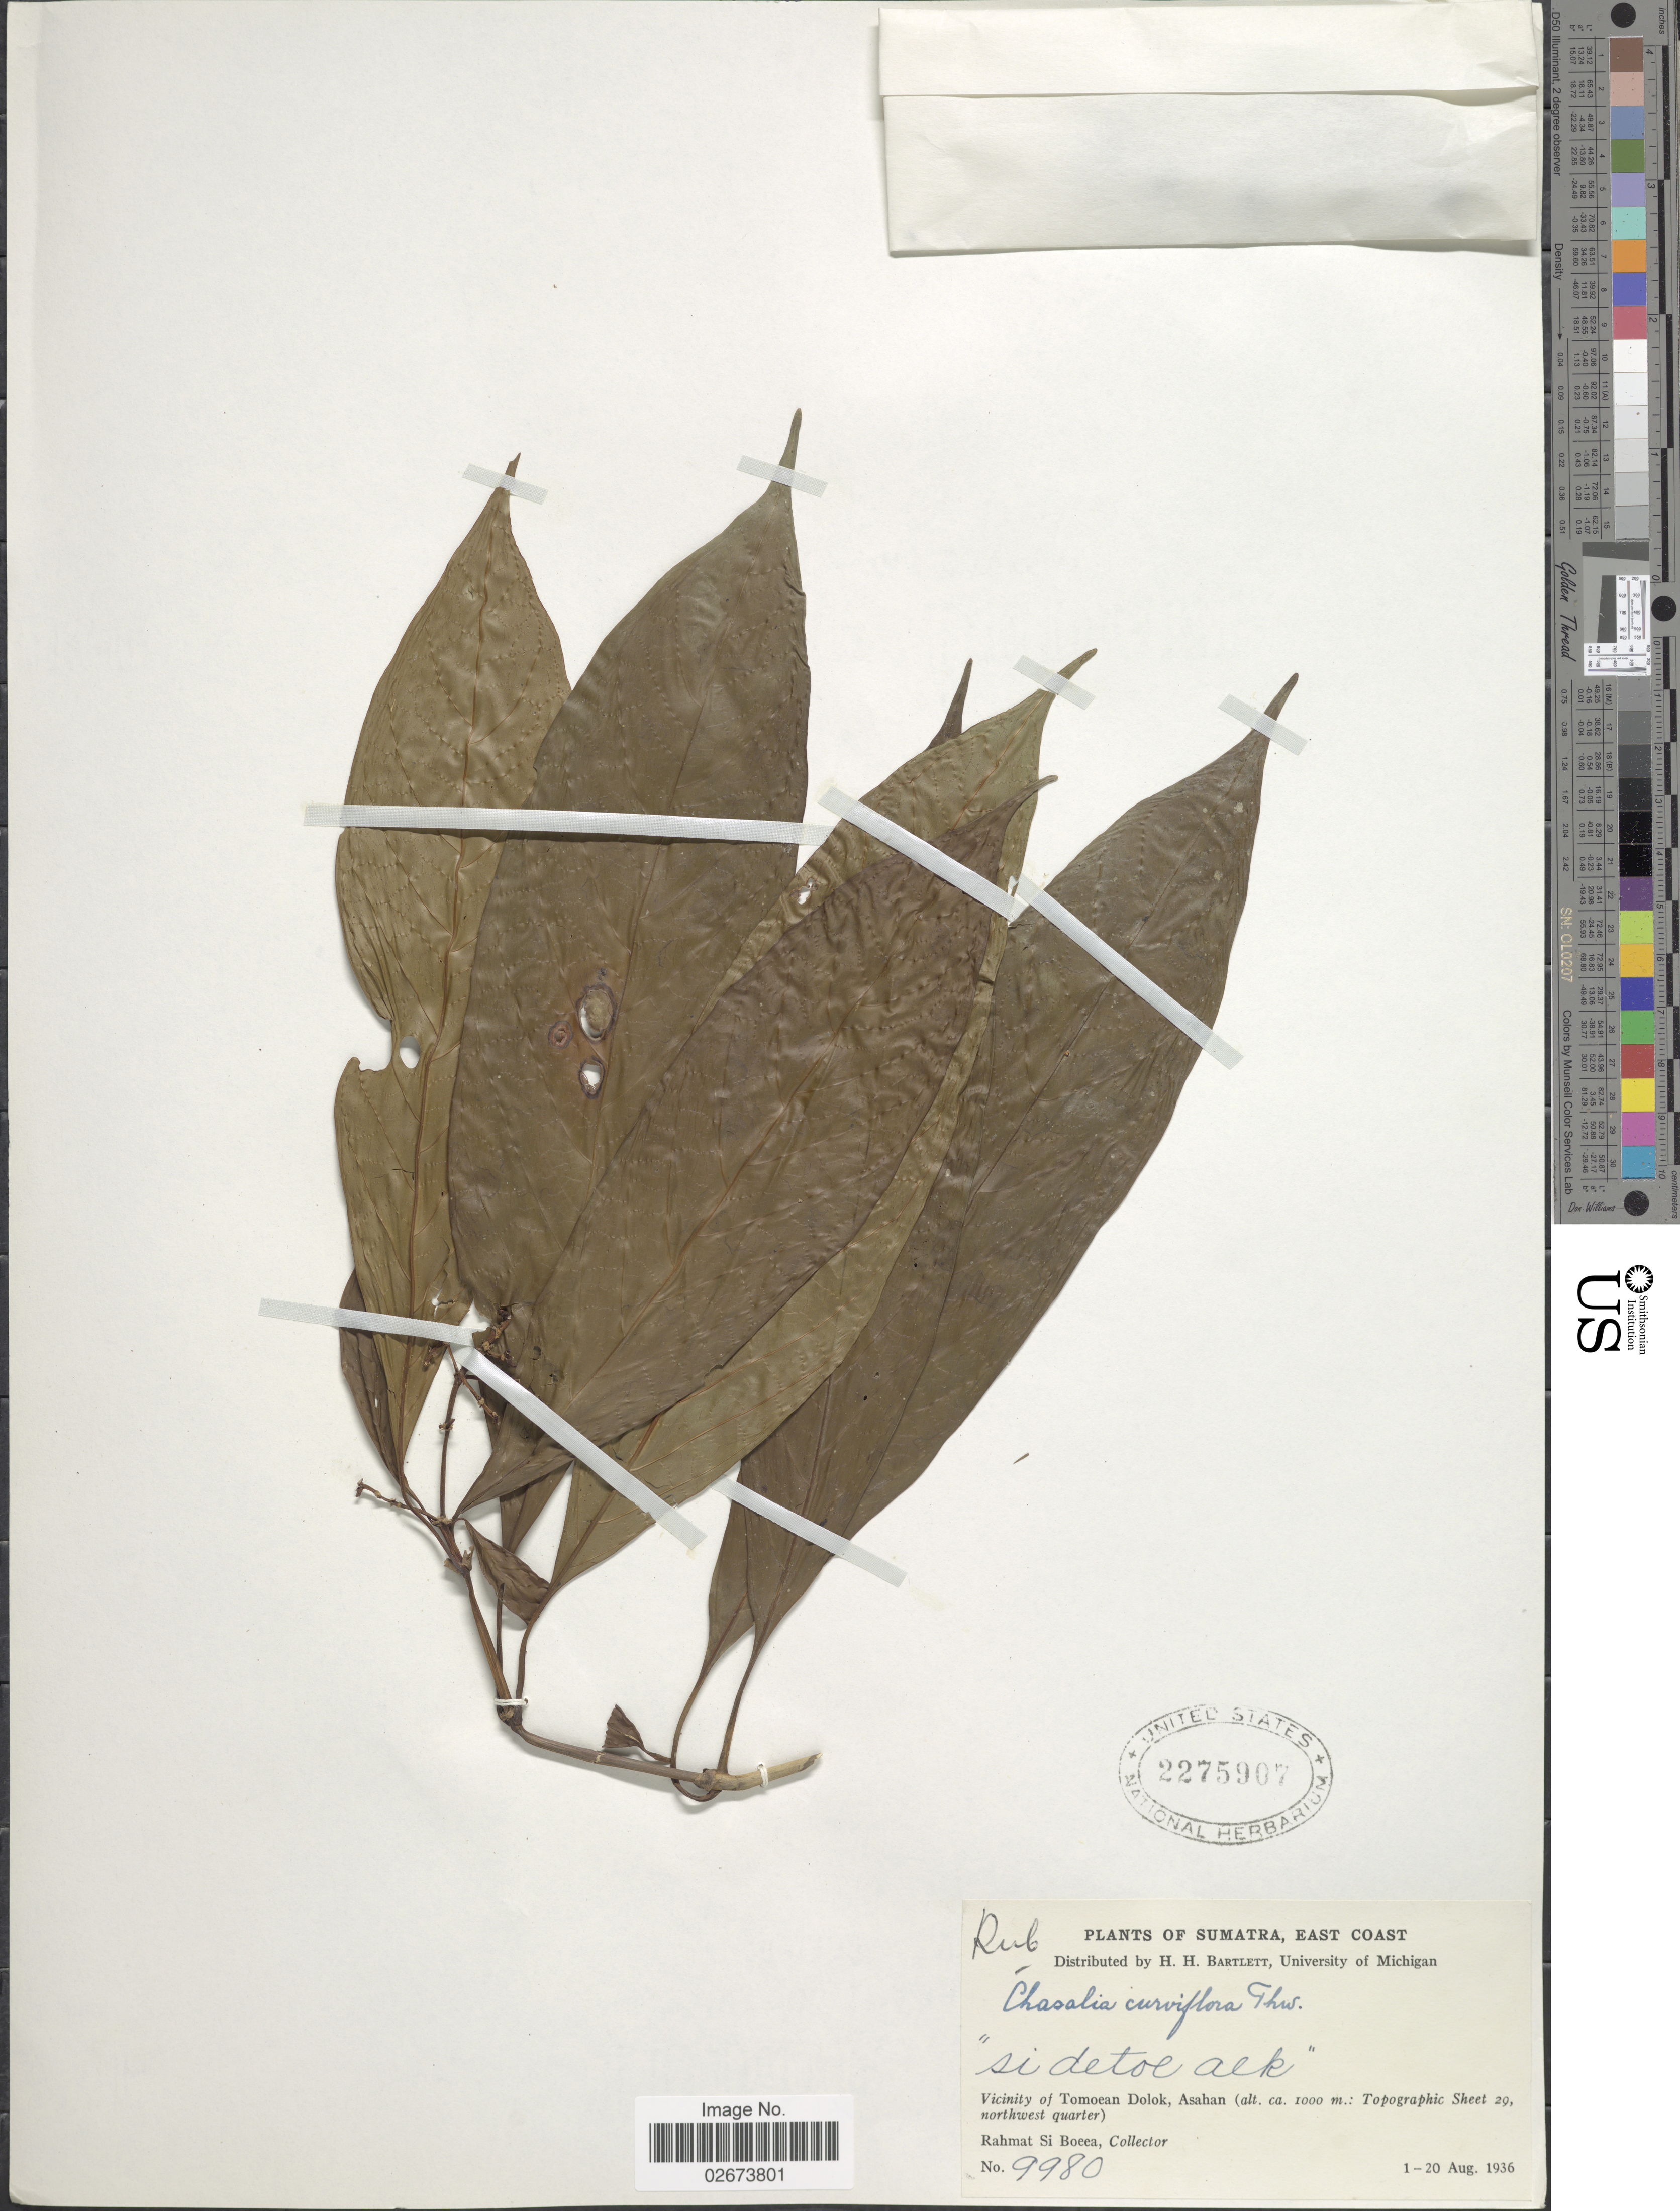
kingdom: Plantae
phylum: Tracheophyta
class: Magnoliopsida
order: Gentianales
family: Rubiaceae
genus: Chassalia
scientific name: Chassalia curviflora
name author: (Wall.) Thwaites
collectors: Rahmat Si Boeea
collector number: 9980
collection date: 1936-08-01/1936-08-20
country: Indonesia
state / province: Sumatra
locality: East Coast, Vicinity of Tomoean Dolok, Asahan ( Topographic Sheet 29, northwest quarter).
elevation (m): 1000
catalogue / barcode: US 2275907